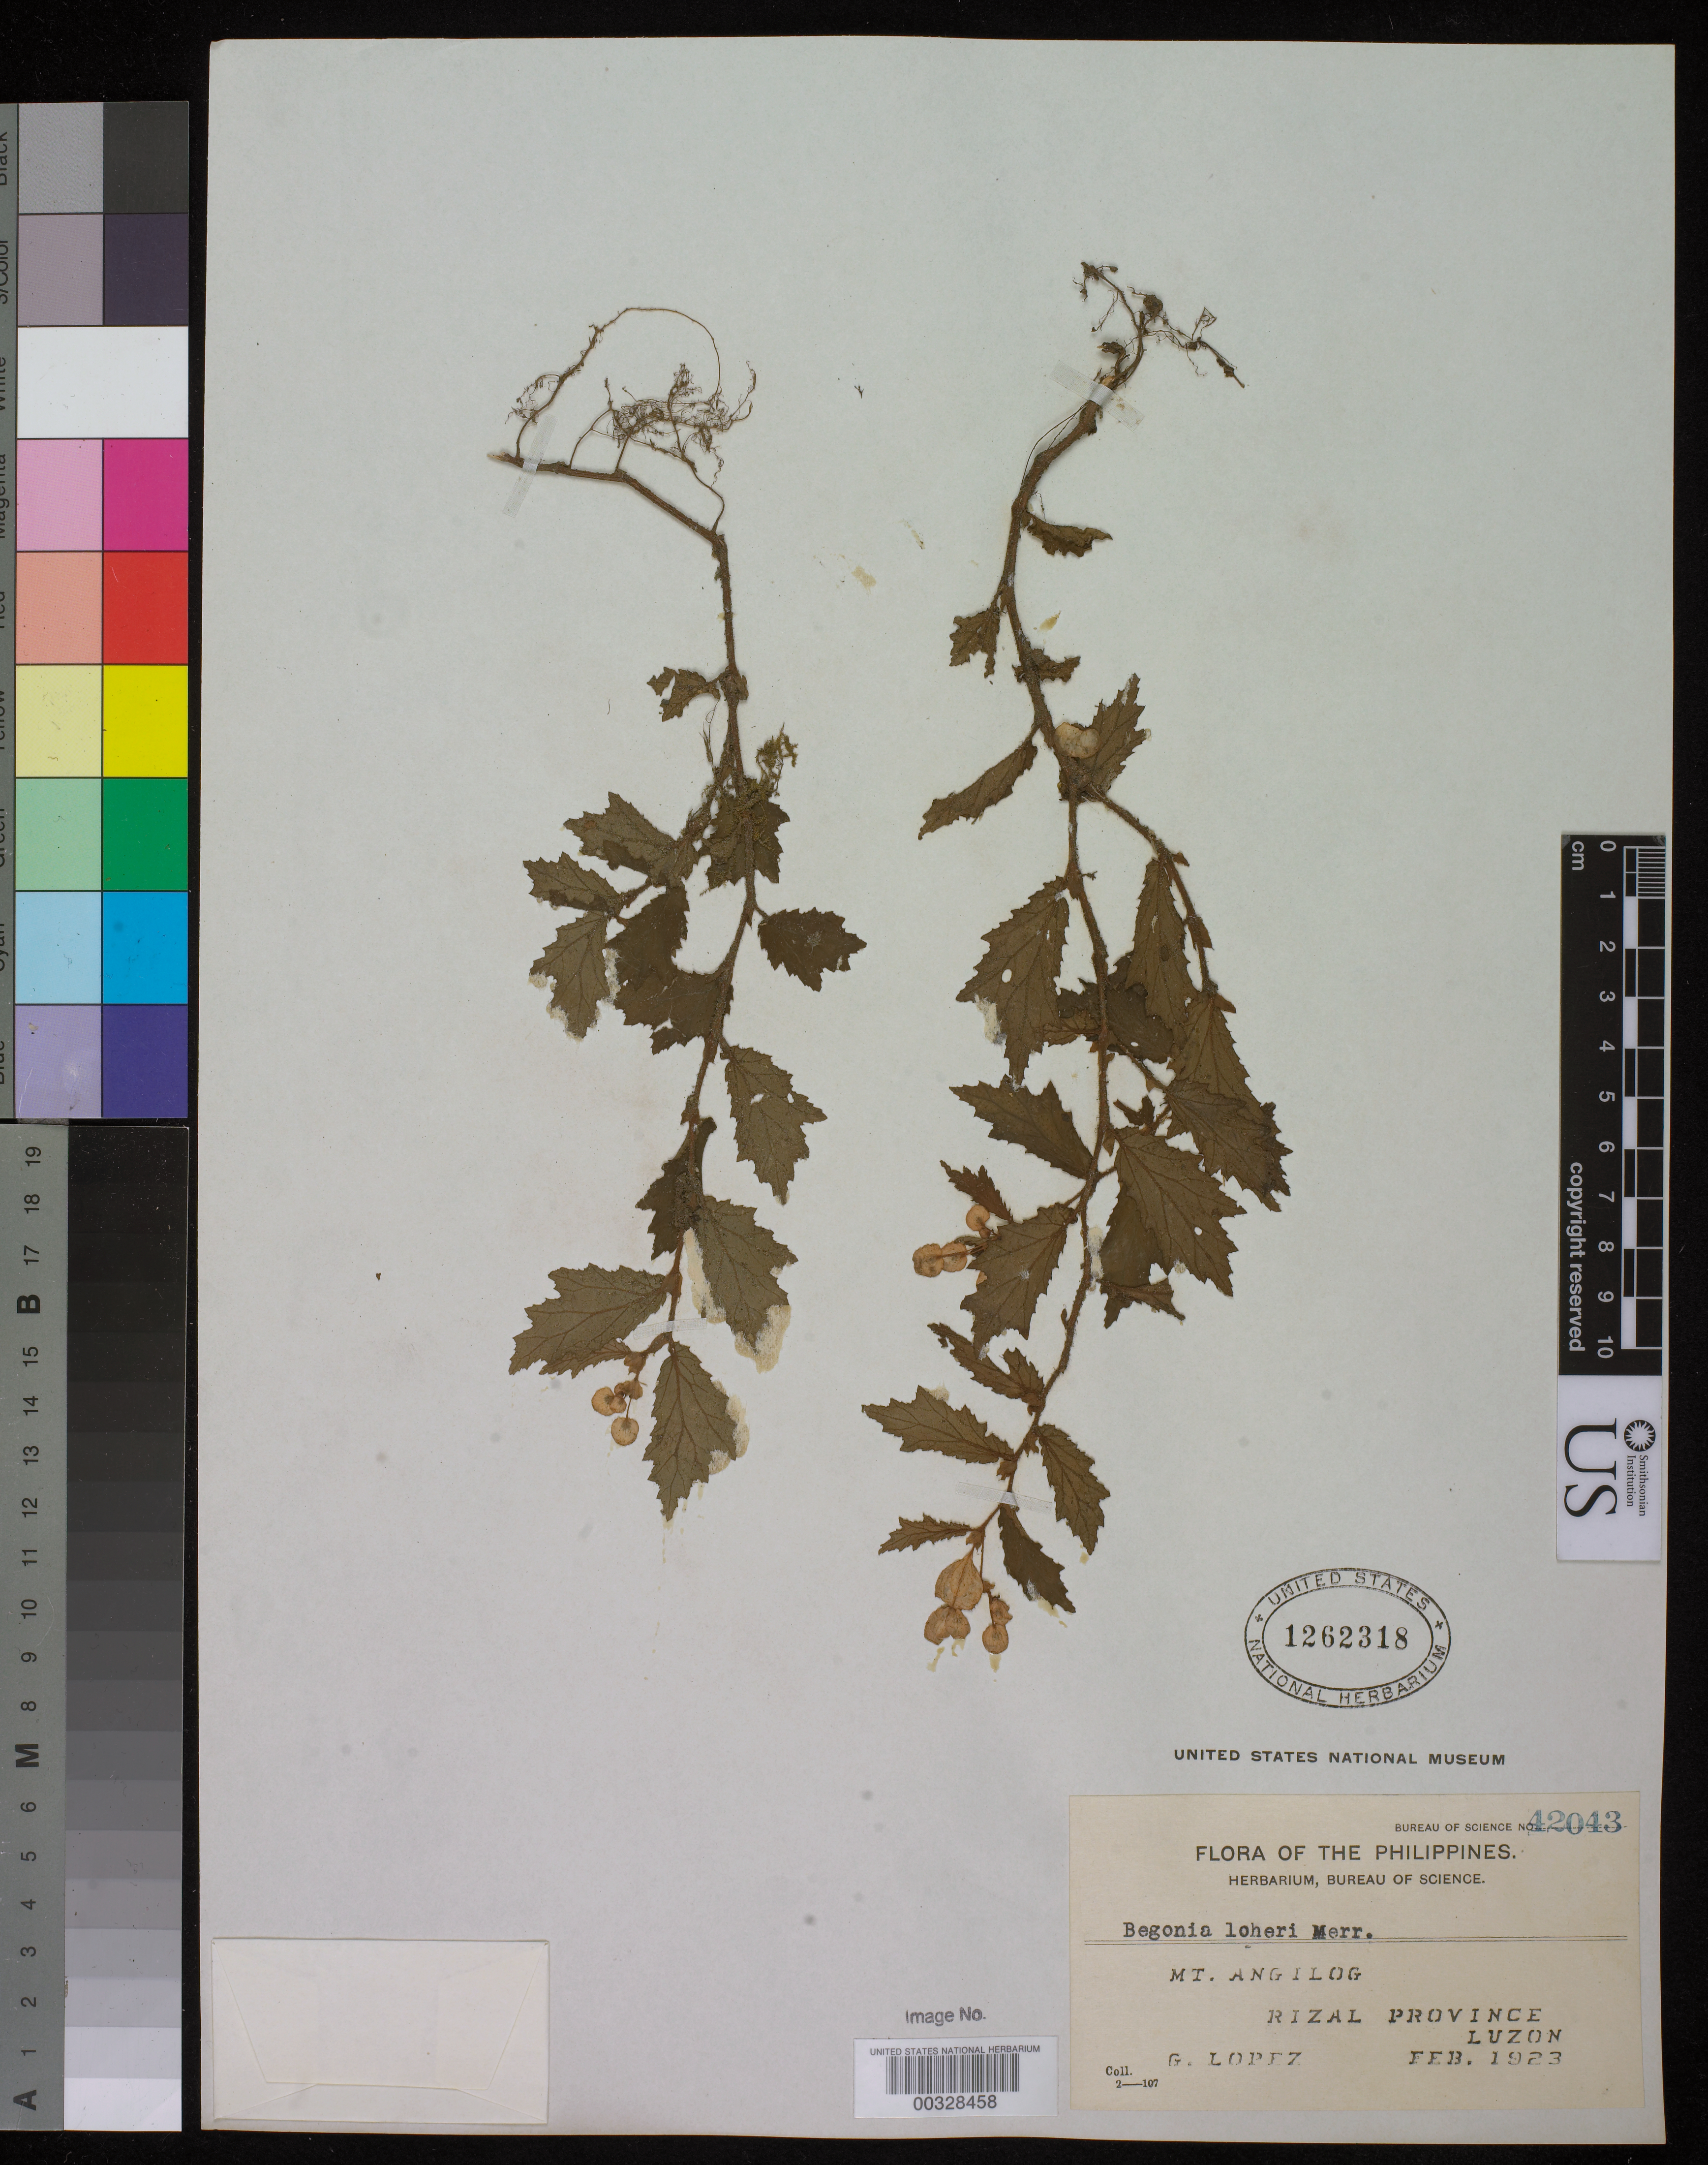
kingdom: Plantae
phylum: Tracheophyta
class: Magnoliopsida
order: Cucurbitales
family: Begoniaceae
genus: Begonia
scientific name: Begonia loheri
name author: Merr.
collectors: G. Lopéz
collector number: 42043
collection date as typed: Feb 1923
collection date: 1923-02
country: Philippines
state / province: Calabarzon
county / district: Rizal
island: Luzon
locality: Mt. angilong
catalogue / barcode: US 1262318